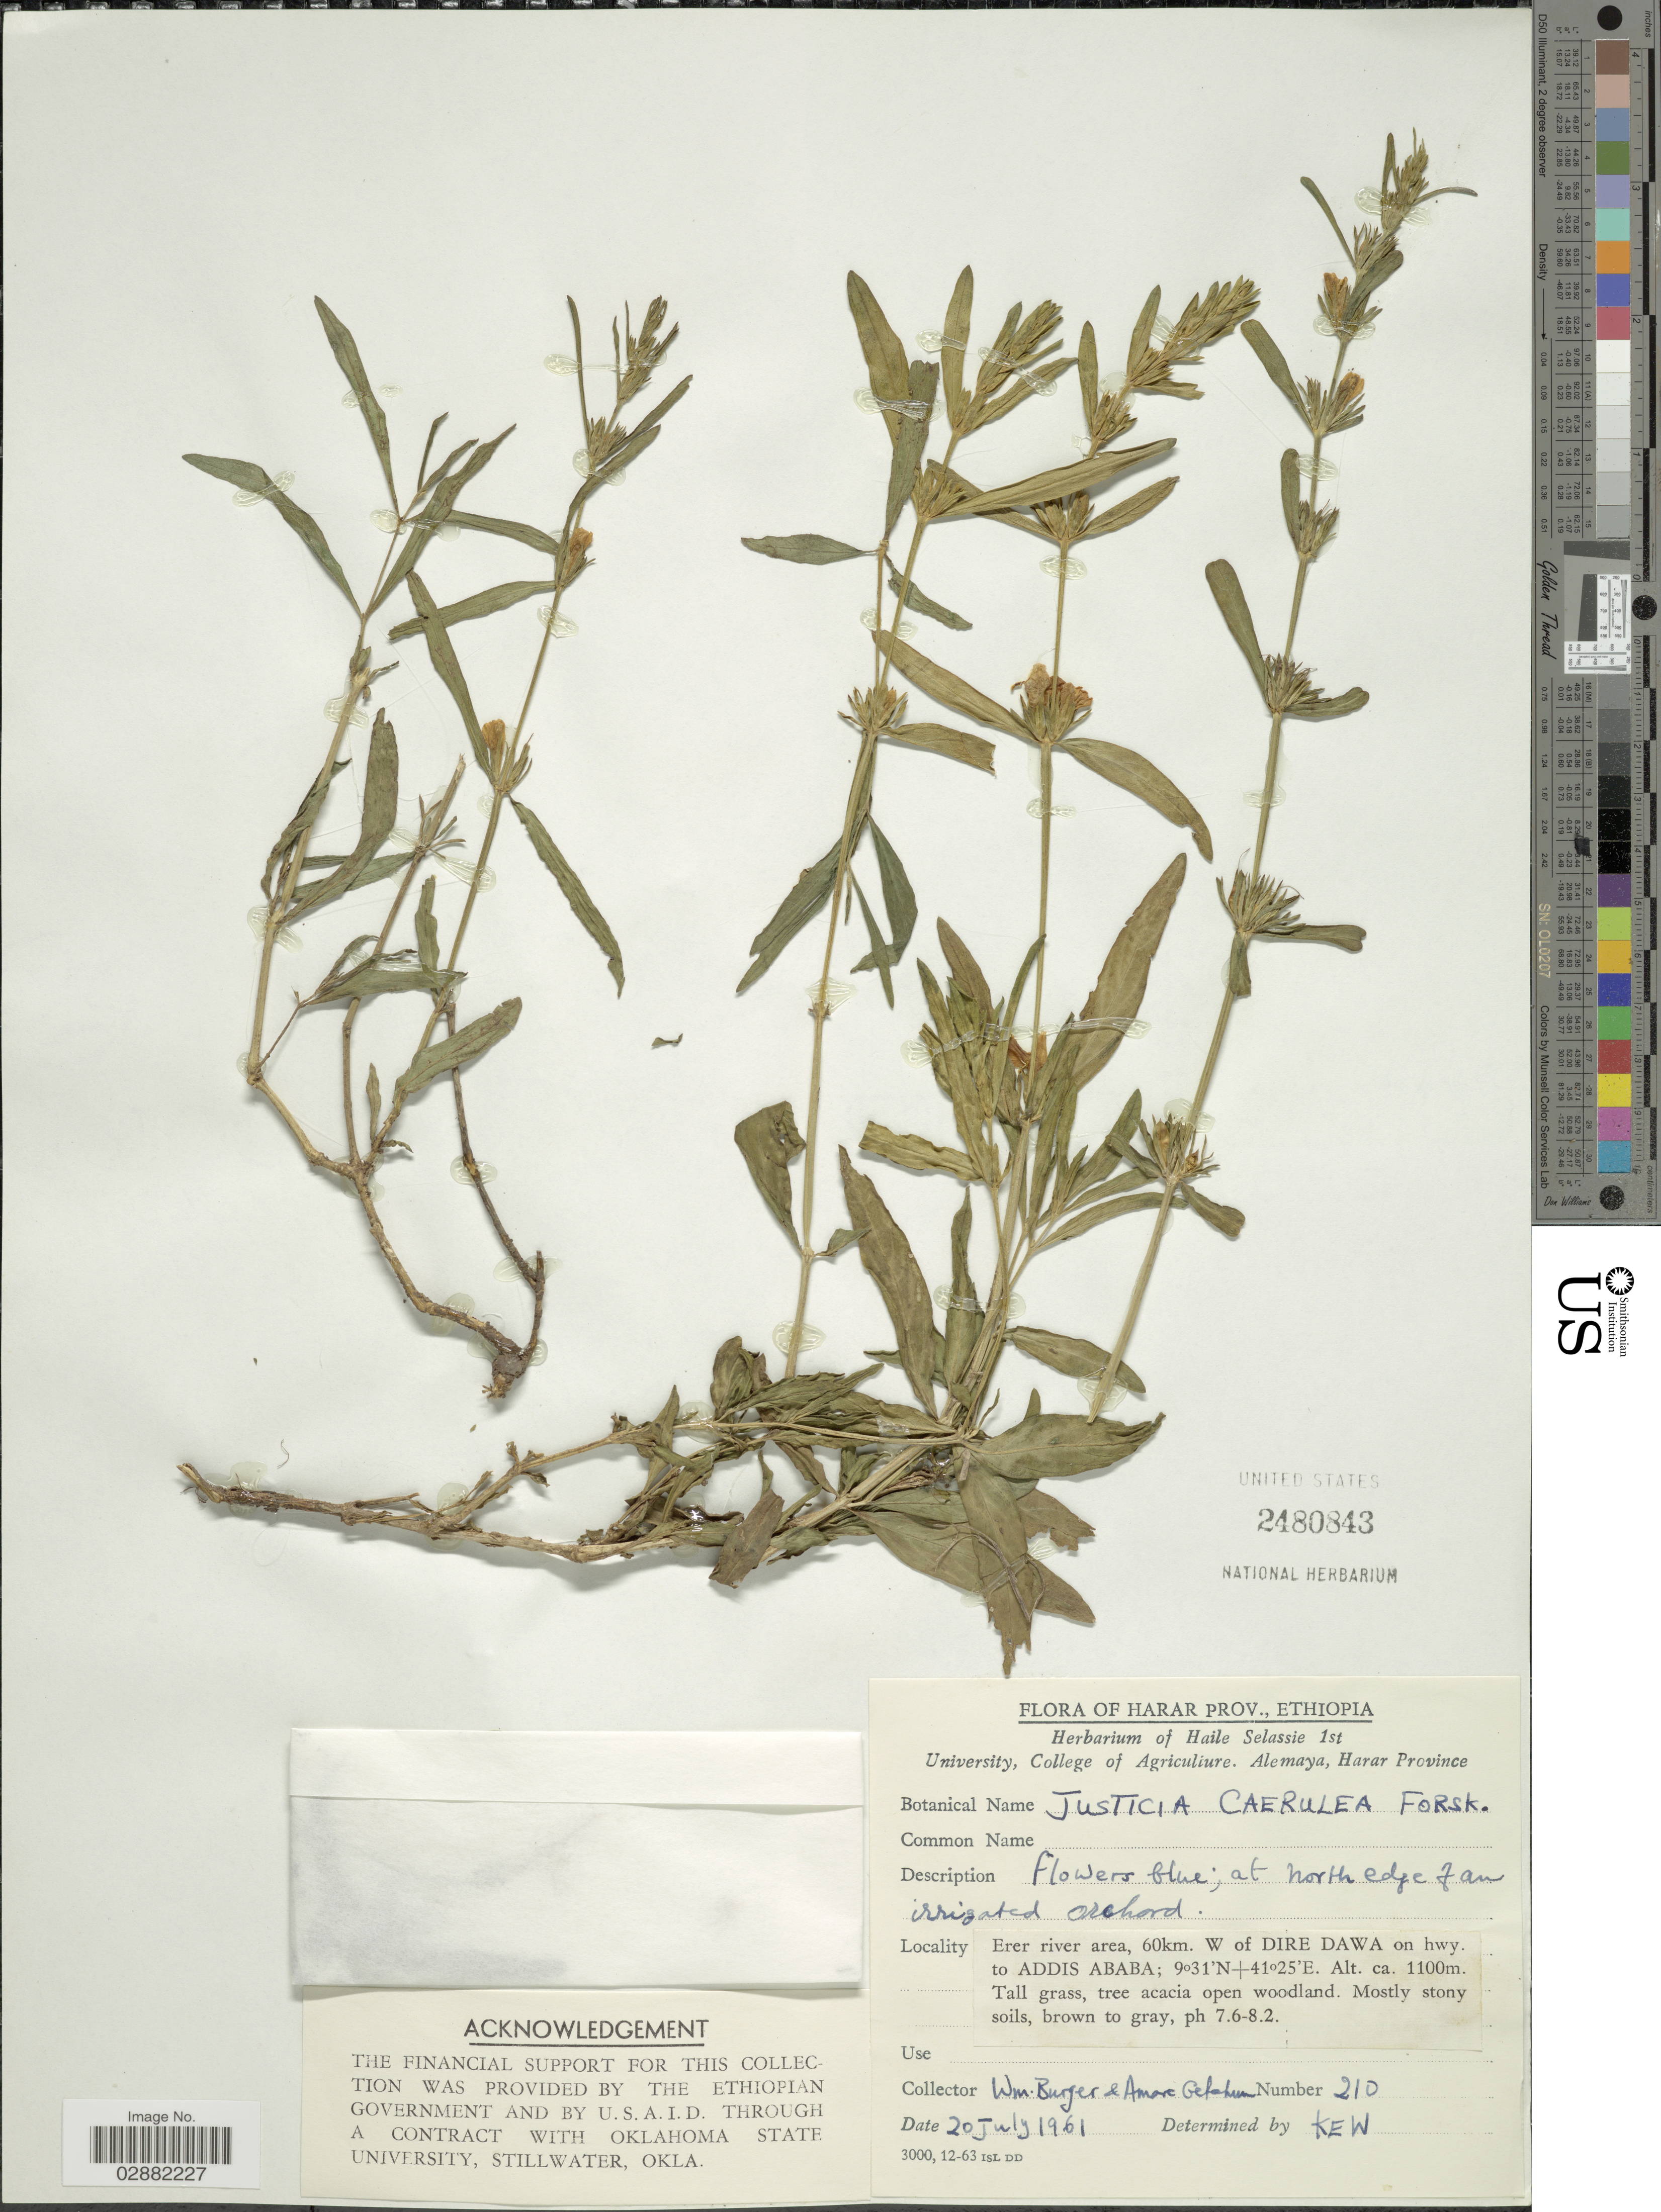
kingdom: Plantae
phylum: Tracheophyta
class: Magnoliopsida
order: Lamiales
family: Acanthaceae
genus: Justicia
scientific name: Justicia caerulea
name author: Forssk.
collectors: W. Burger & A. Getahun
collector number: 210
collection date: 1961-07-29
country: Ethiopia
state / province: Addis Ababa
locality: Harar Prov., Ethiopia. Erer area, 60km. W of Dire Dawa on hwy. to Addis Ababa.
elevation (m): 1100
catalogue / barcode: US 2480843